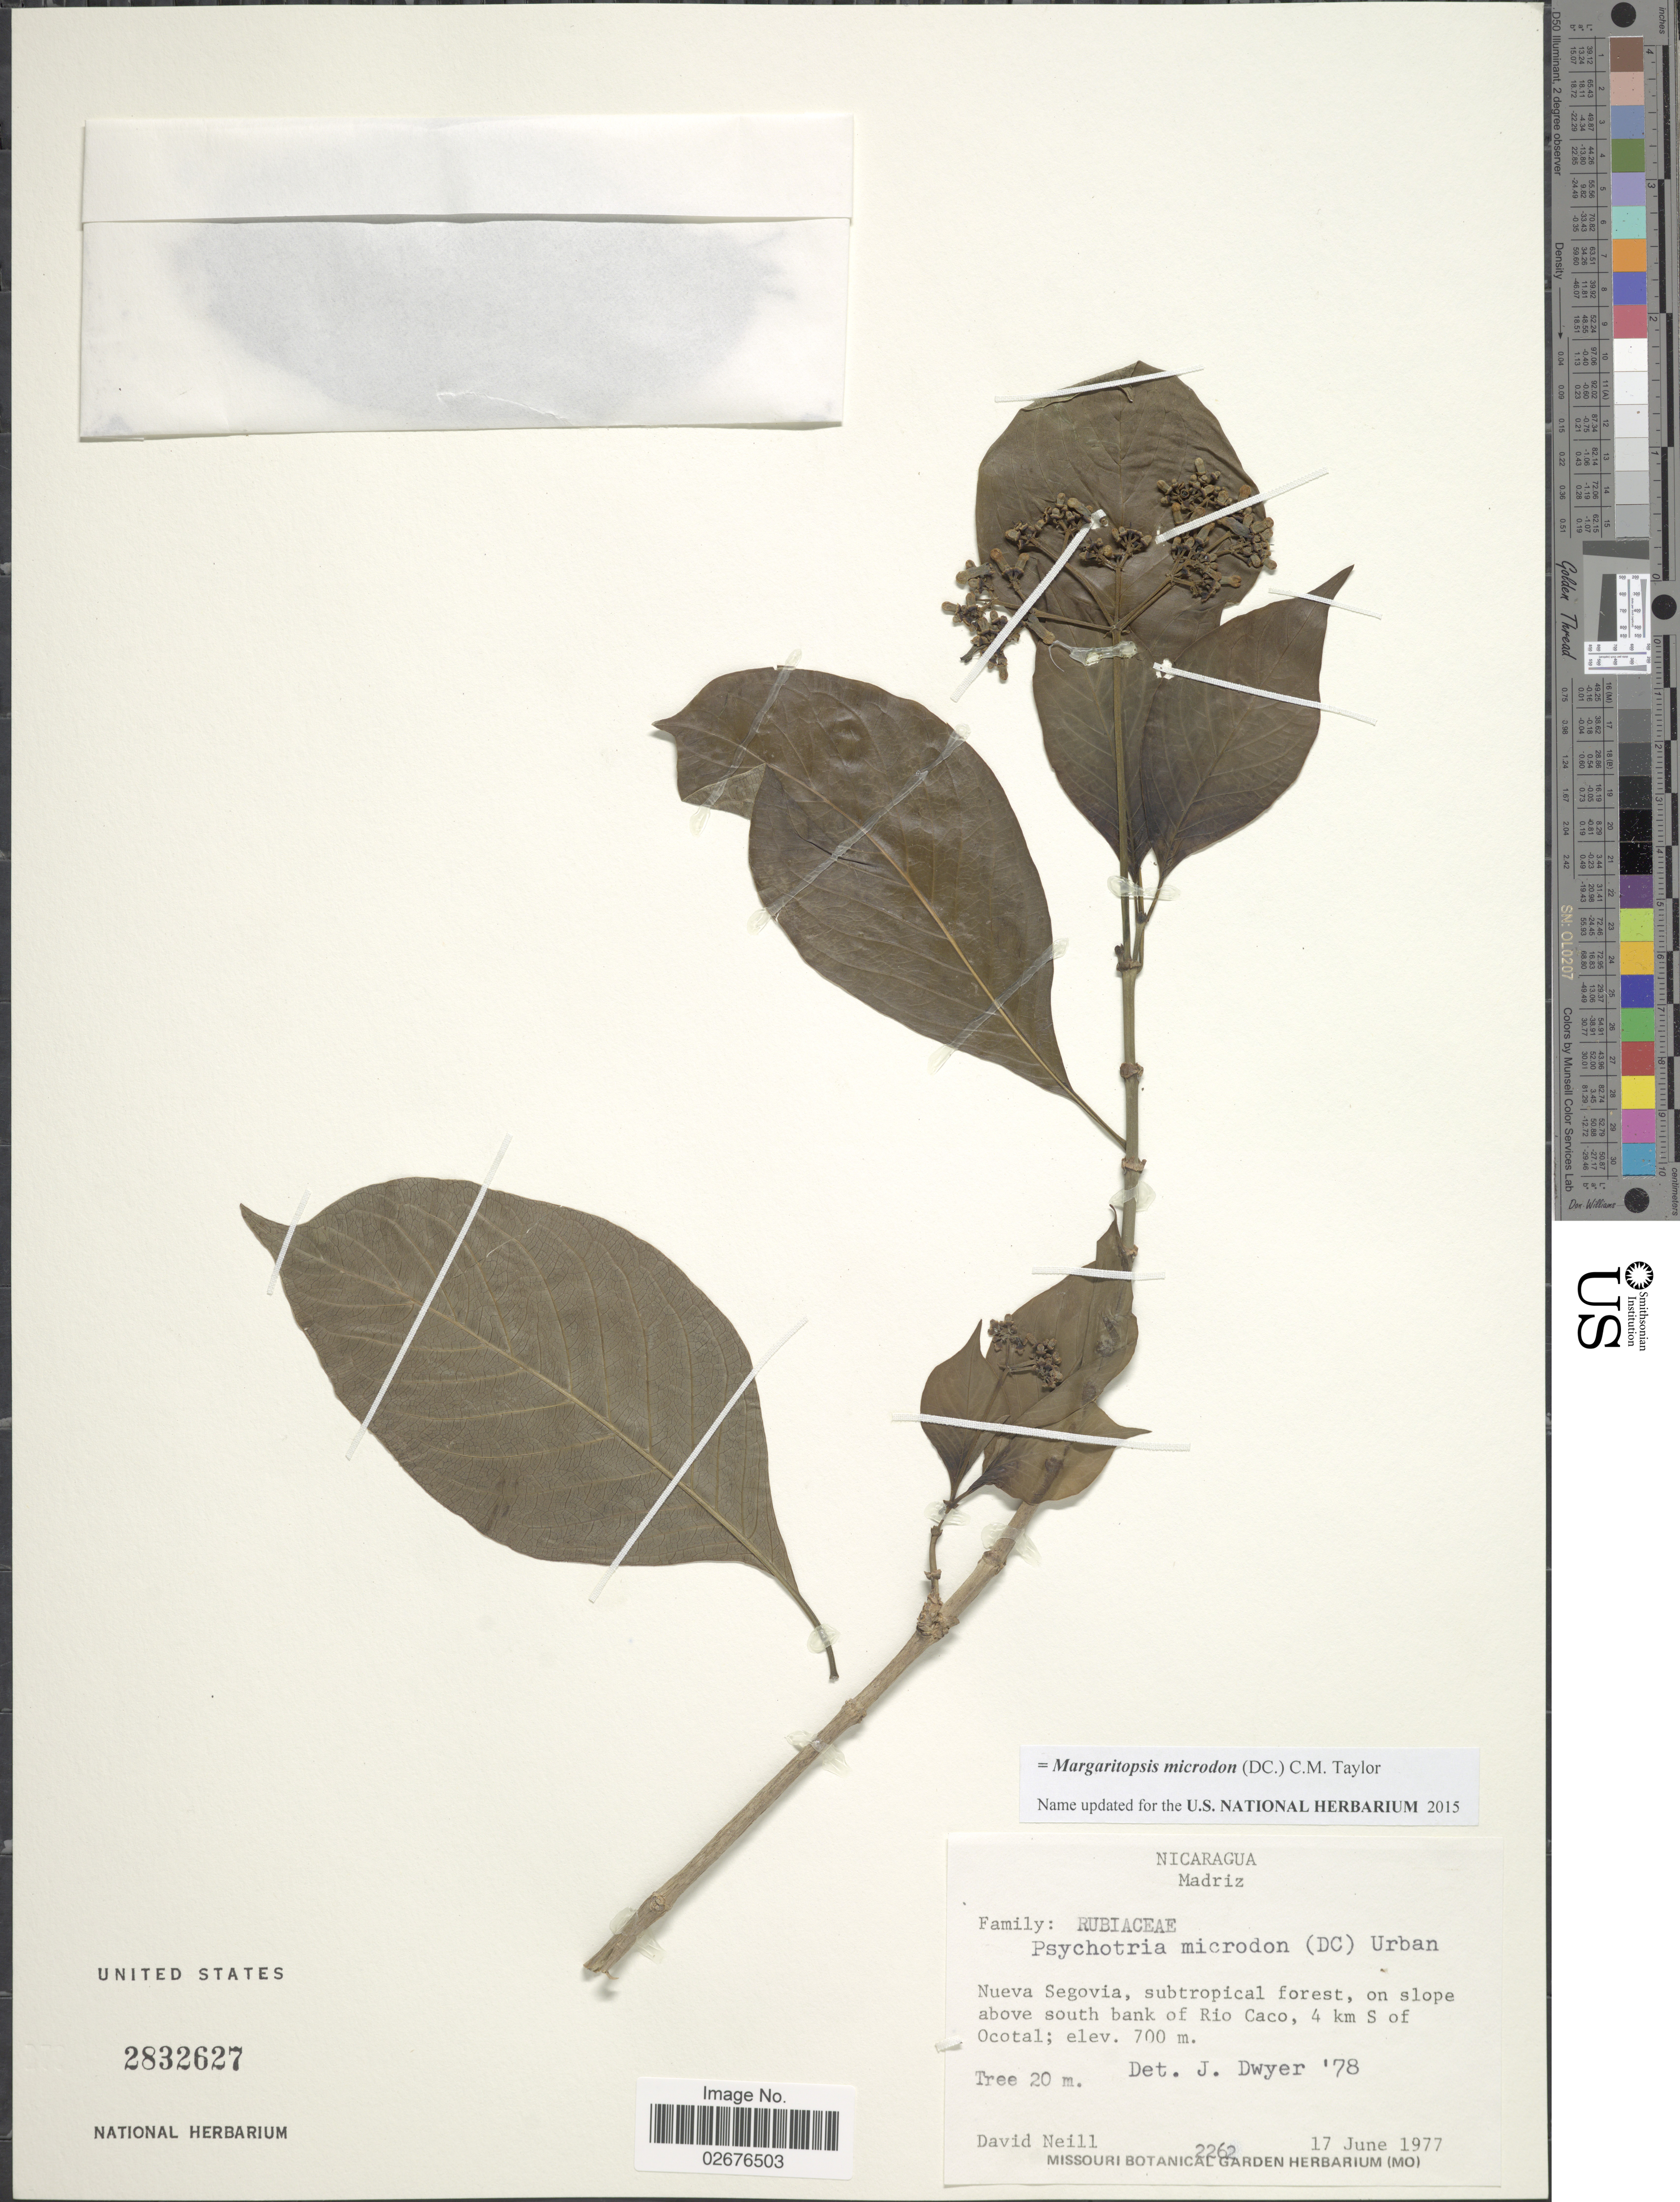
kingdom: Plantae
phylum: Tracheophyta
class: Magnoliopsida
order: Gentianales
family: Rubiaceae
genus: Margaritopsis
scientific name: Margaritopsis microdon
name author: (DC.) C.M. Taylor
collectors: D. Neill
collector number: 2262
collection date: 1977-06-17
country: Nicaragua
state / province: Madriz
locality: Nueva Segovia, subtropical forest, on slope above south bank of Rio Caco, 4 km S of Ocotal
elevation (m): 700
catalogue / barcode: US 2832627